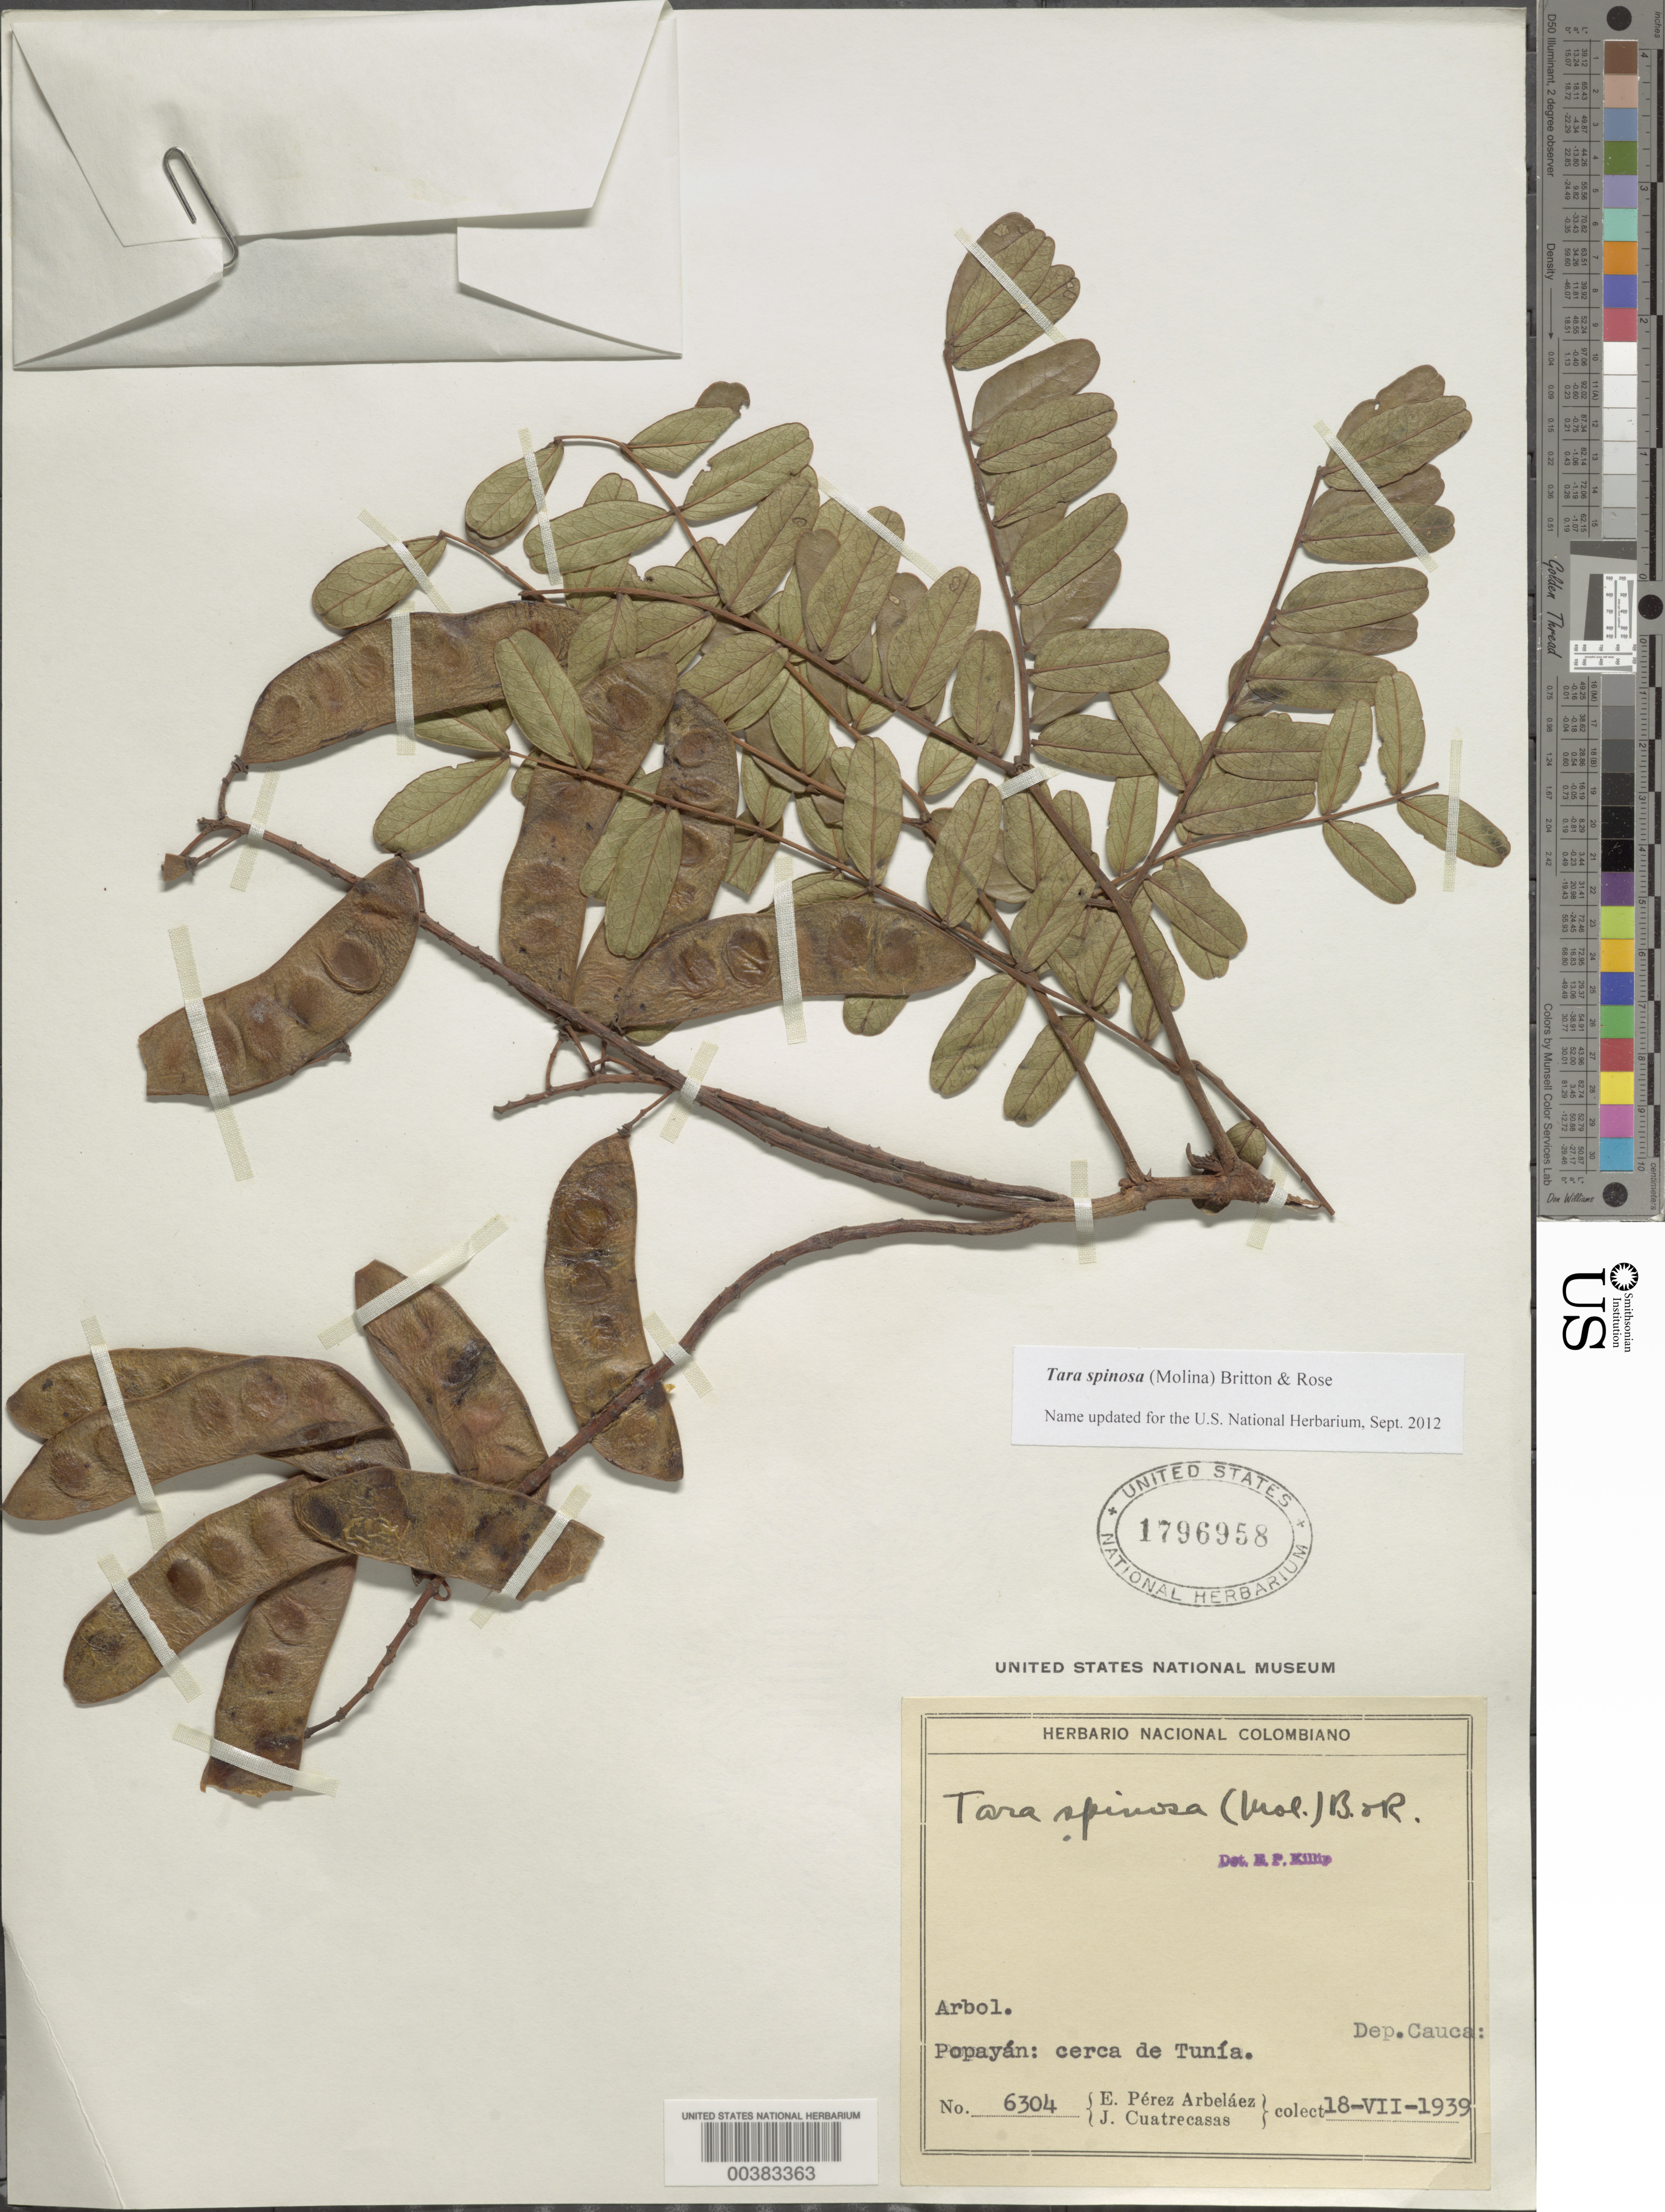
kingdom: Plantae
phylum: Tracheophyta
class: Magnoliopsida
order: Fabales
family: Fabaceae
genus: Tara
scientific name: Tara spinosa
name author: (Molina) Britton & Rose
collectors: E. Pérez Arbeláez & J. Cuatrecasas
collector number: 6304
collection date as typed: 18 Jul 1939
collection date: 1939-07-18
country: Colombia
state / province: Cauca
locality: Popayan: Cerca de Tunia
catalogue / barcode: US 1796958